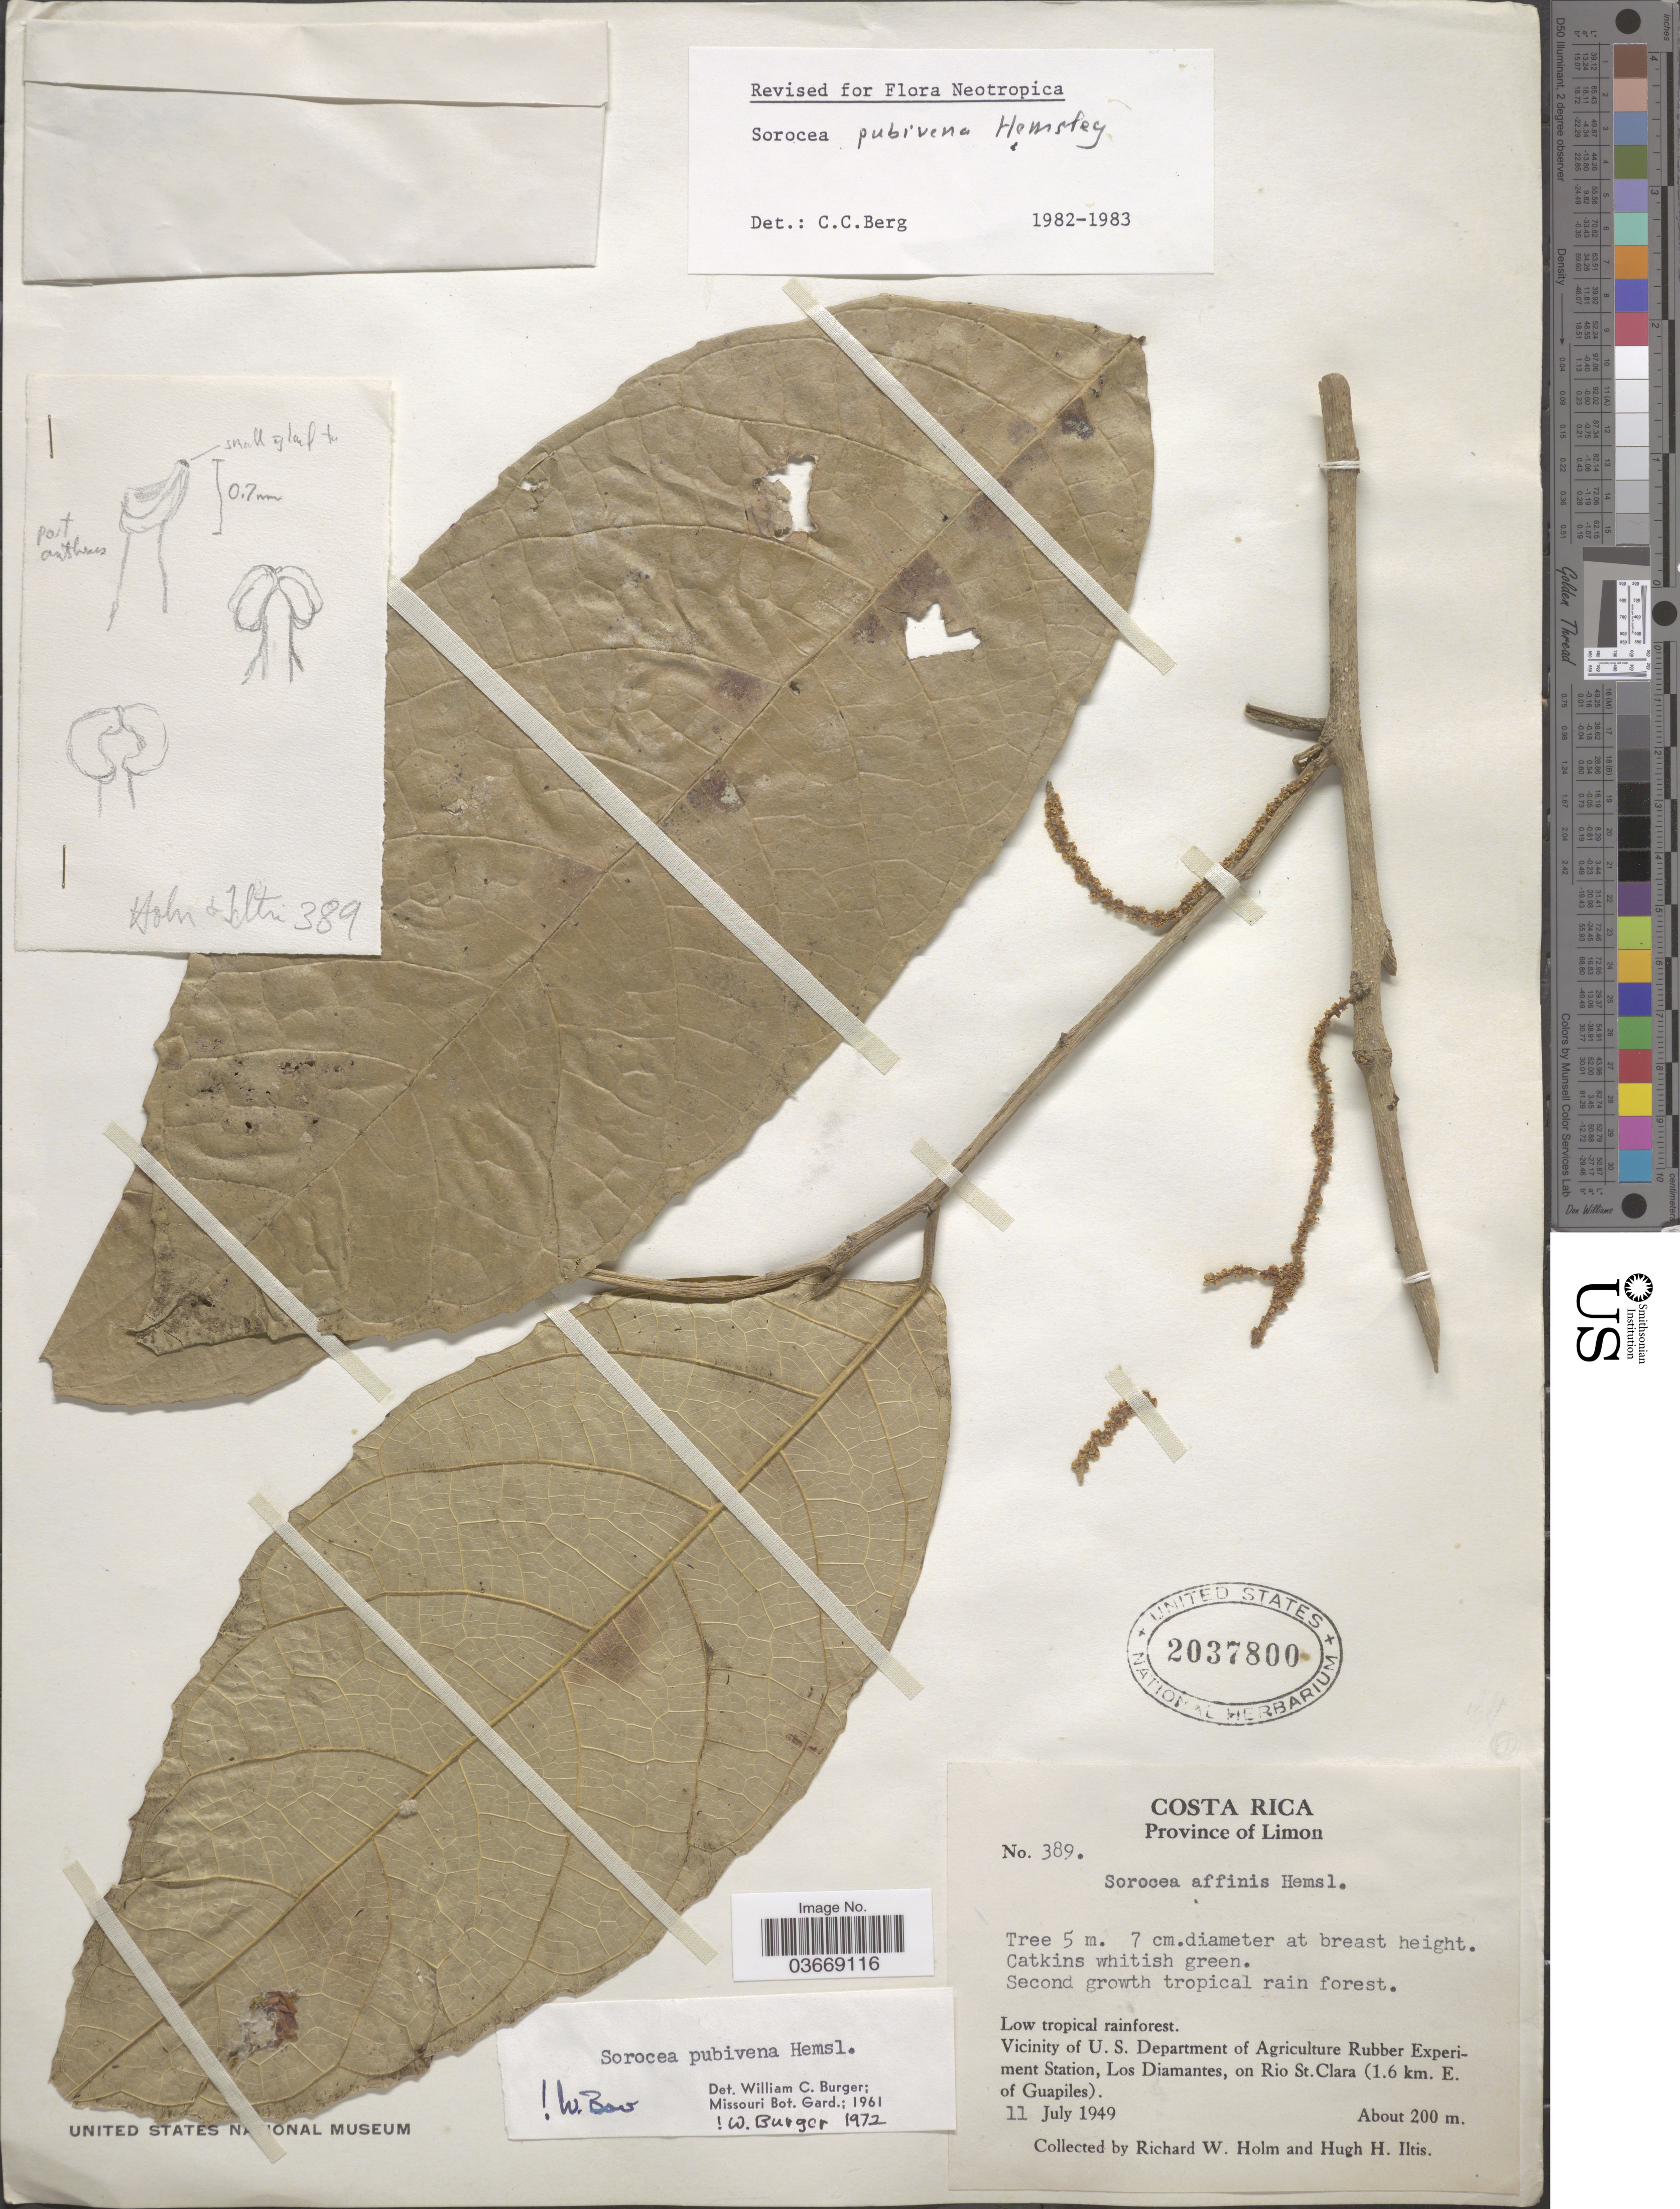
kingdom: Plantae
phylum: Tracheophyta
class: Magnoliopsida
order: Rosales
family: Moraceae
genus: Sorocea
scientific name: Sorocea pubivena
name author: Hemsl.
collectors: R. W. Holm & H. H. Iltis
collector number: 389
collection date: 1949-07-11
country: Costa Rica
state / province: Limón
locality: Vicinity of U. S. Department of Agriculture Rubber Experiment Station, Los Diamantes, on Rio St. Clara (1.6 km. E. of Guapiles).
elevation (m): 200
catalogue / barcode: US 2037800